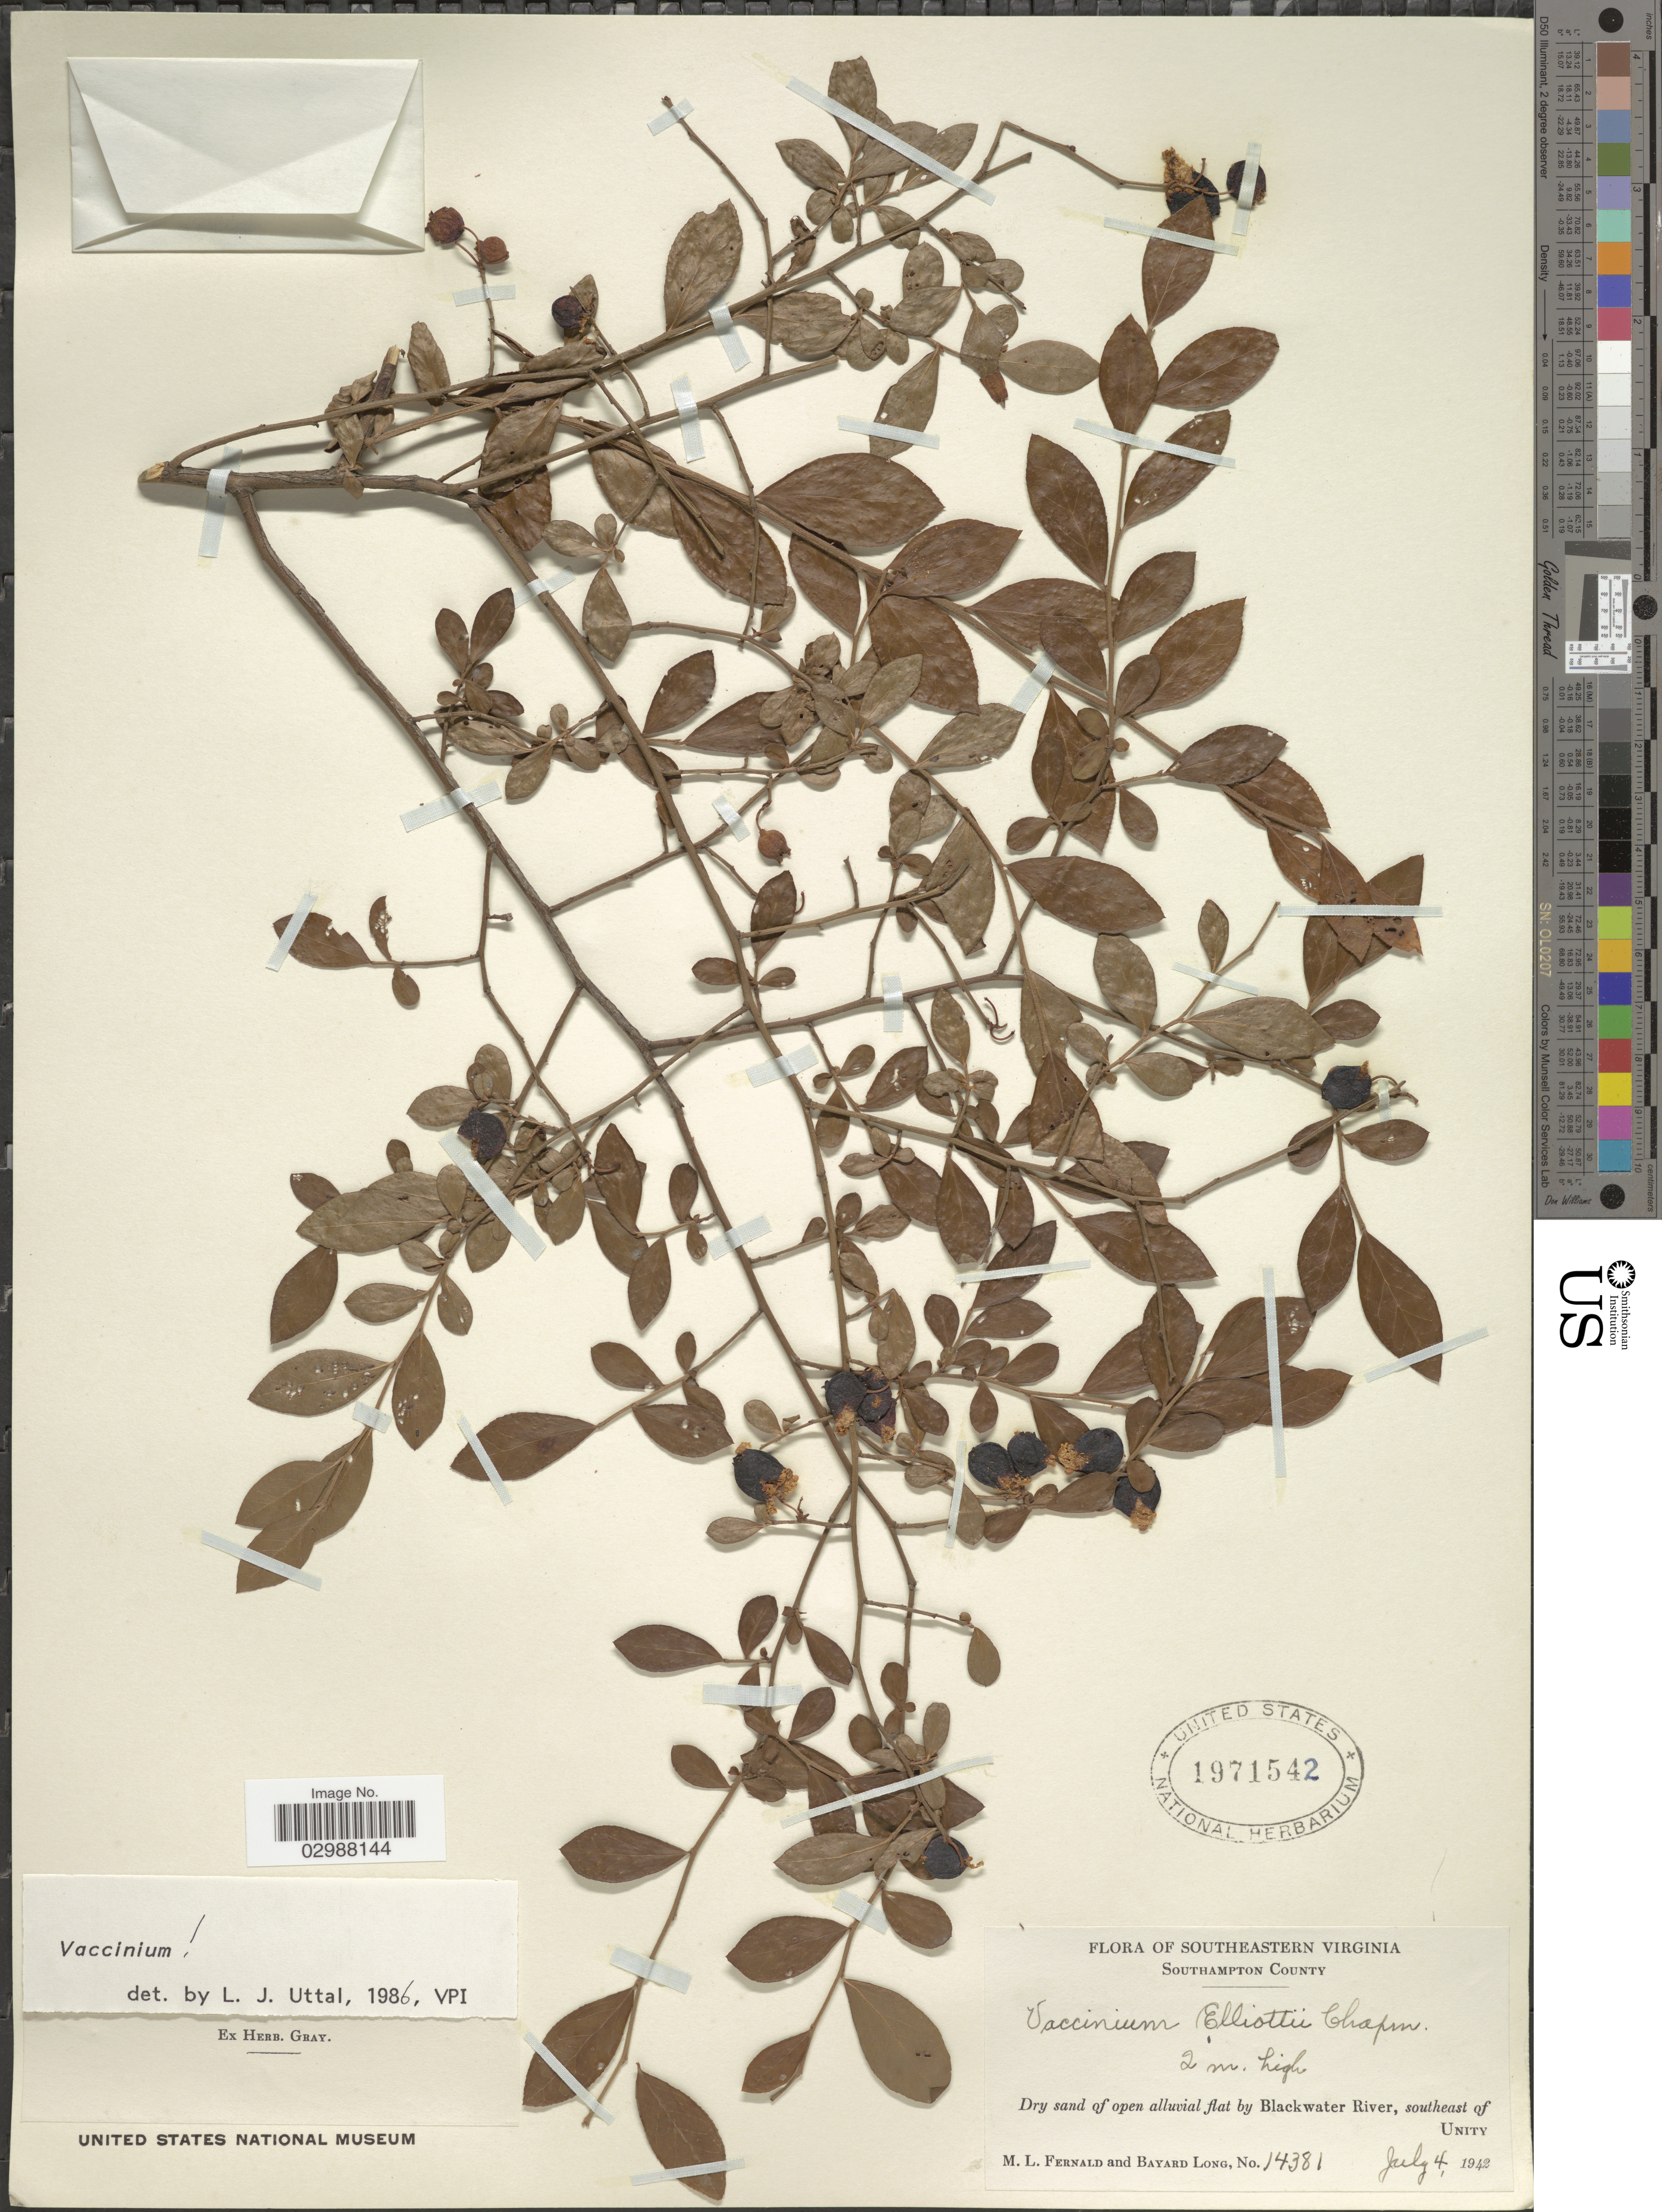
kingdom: Plantae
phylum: Tracheophyta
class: Magnoliopsida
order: Ericales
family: Ericaceae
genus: Vaccinium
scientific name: Vaccinium elliottii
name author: Chapm.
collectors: M. L. Fernald & B. Long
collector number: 14381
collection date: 1942-07-04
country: United States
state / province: Virginia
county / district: Southampton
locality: Southeastern Virginia. Southampton County. Dry sand of open alluvial flat by Blackwater River, southeast of Unity.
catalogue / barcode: US 1971542